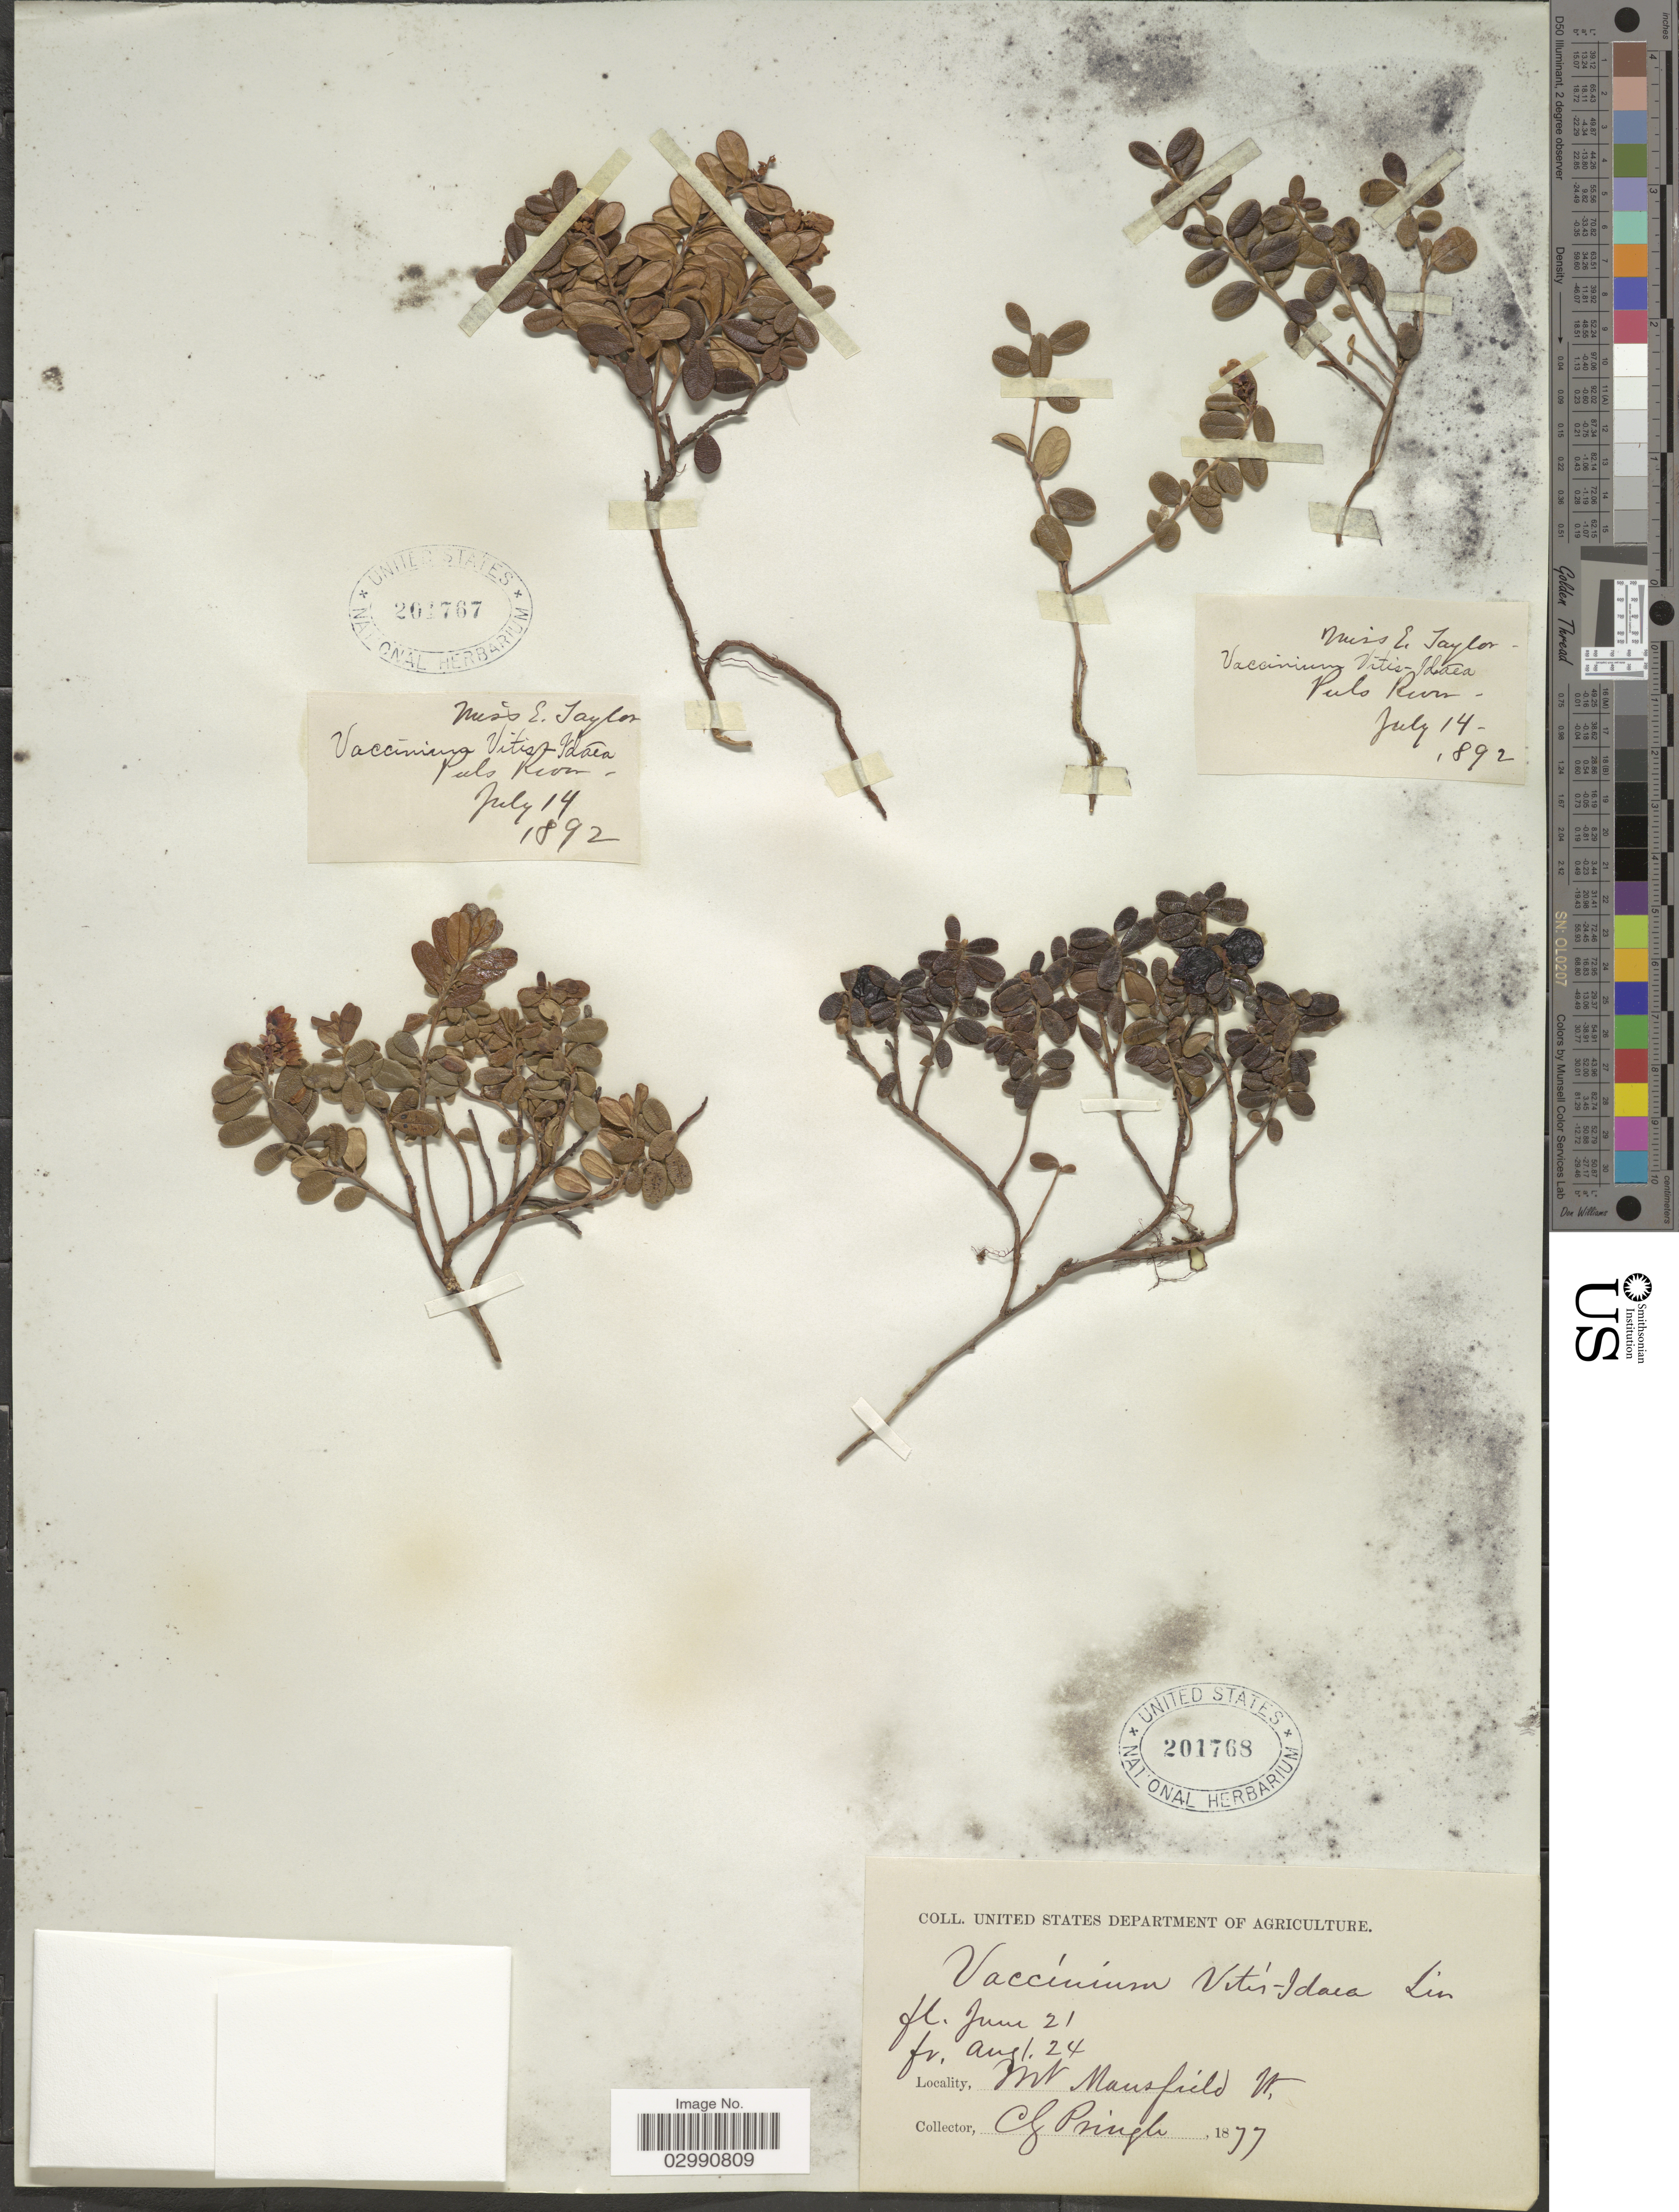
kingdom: Plantae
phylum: Tracheophyta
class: Magnoliopsida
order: Ericales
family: Ericaceae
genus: Vaccinium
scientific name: Vaccinium vitis-idaea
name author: L.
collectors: C. G. Pringle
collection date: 1877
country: United States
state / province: Vermont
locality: Mt. Mansfield.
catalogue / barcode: US 201768